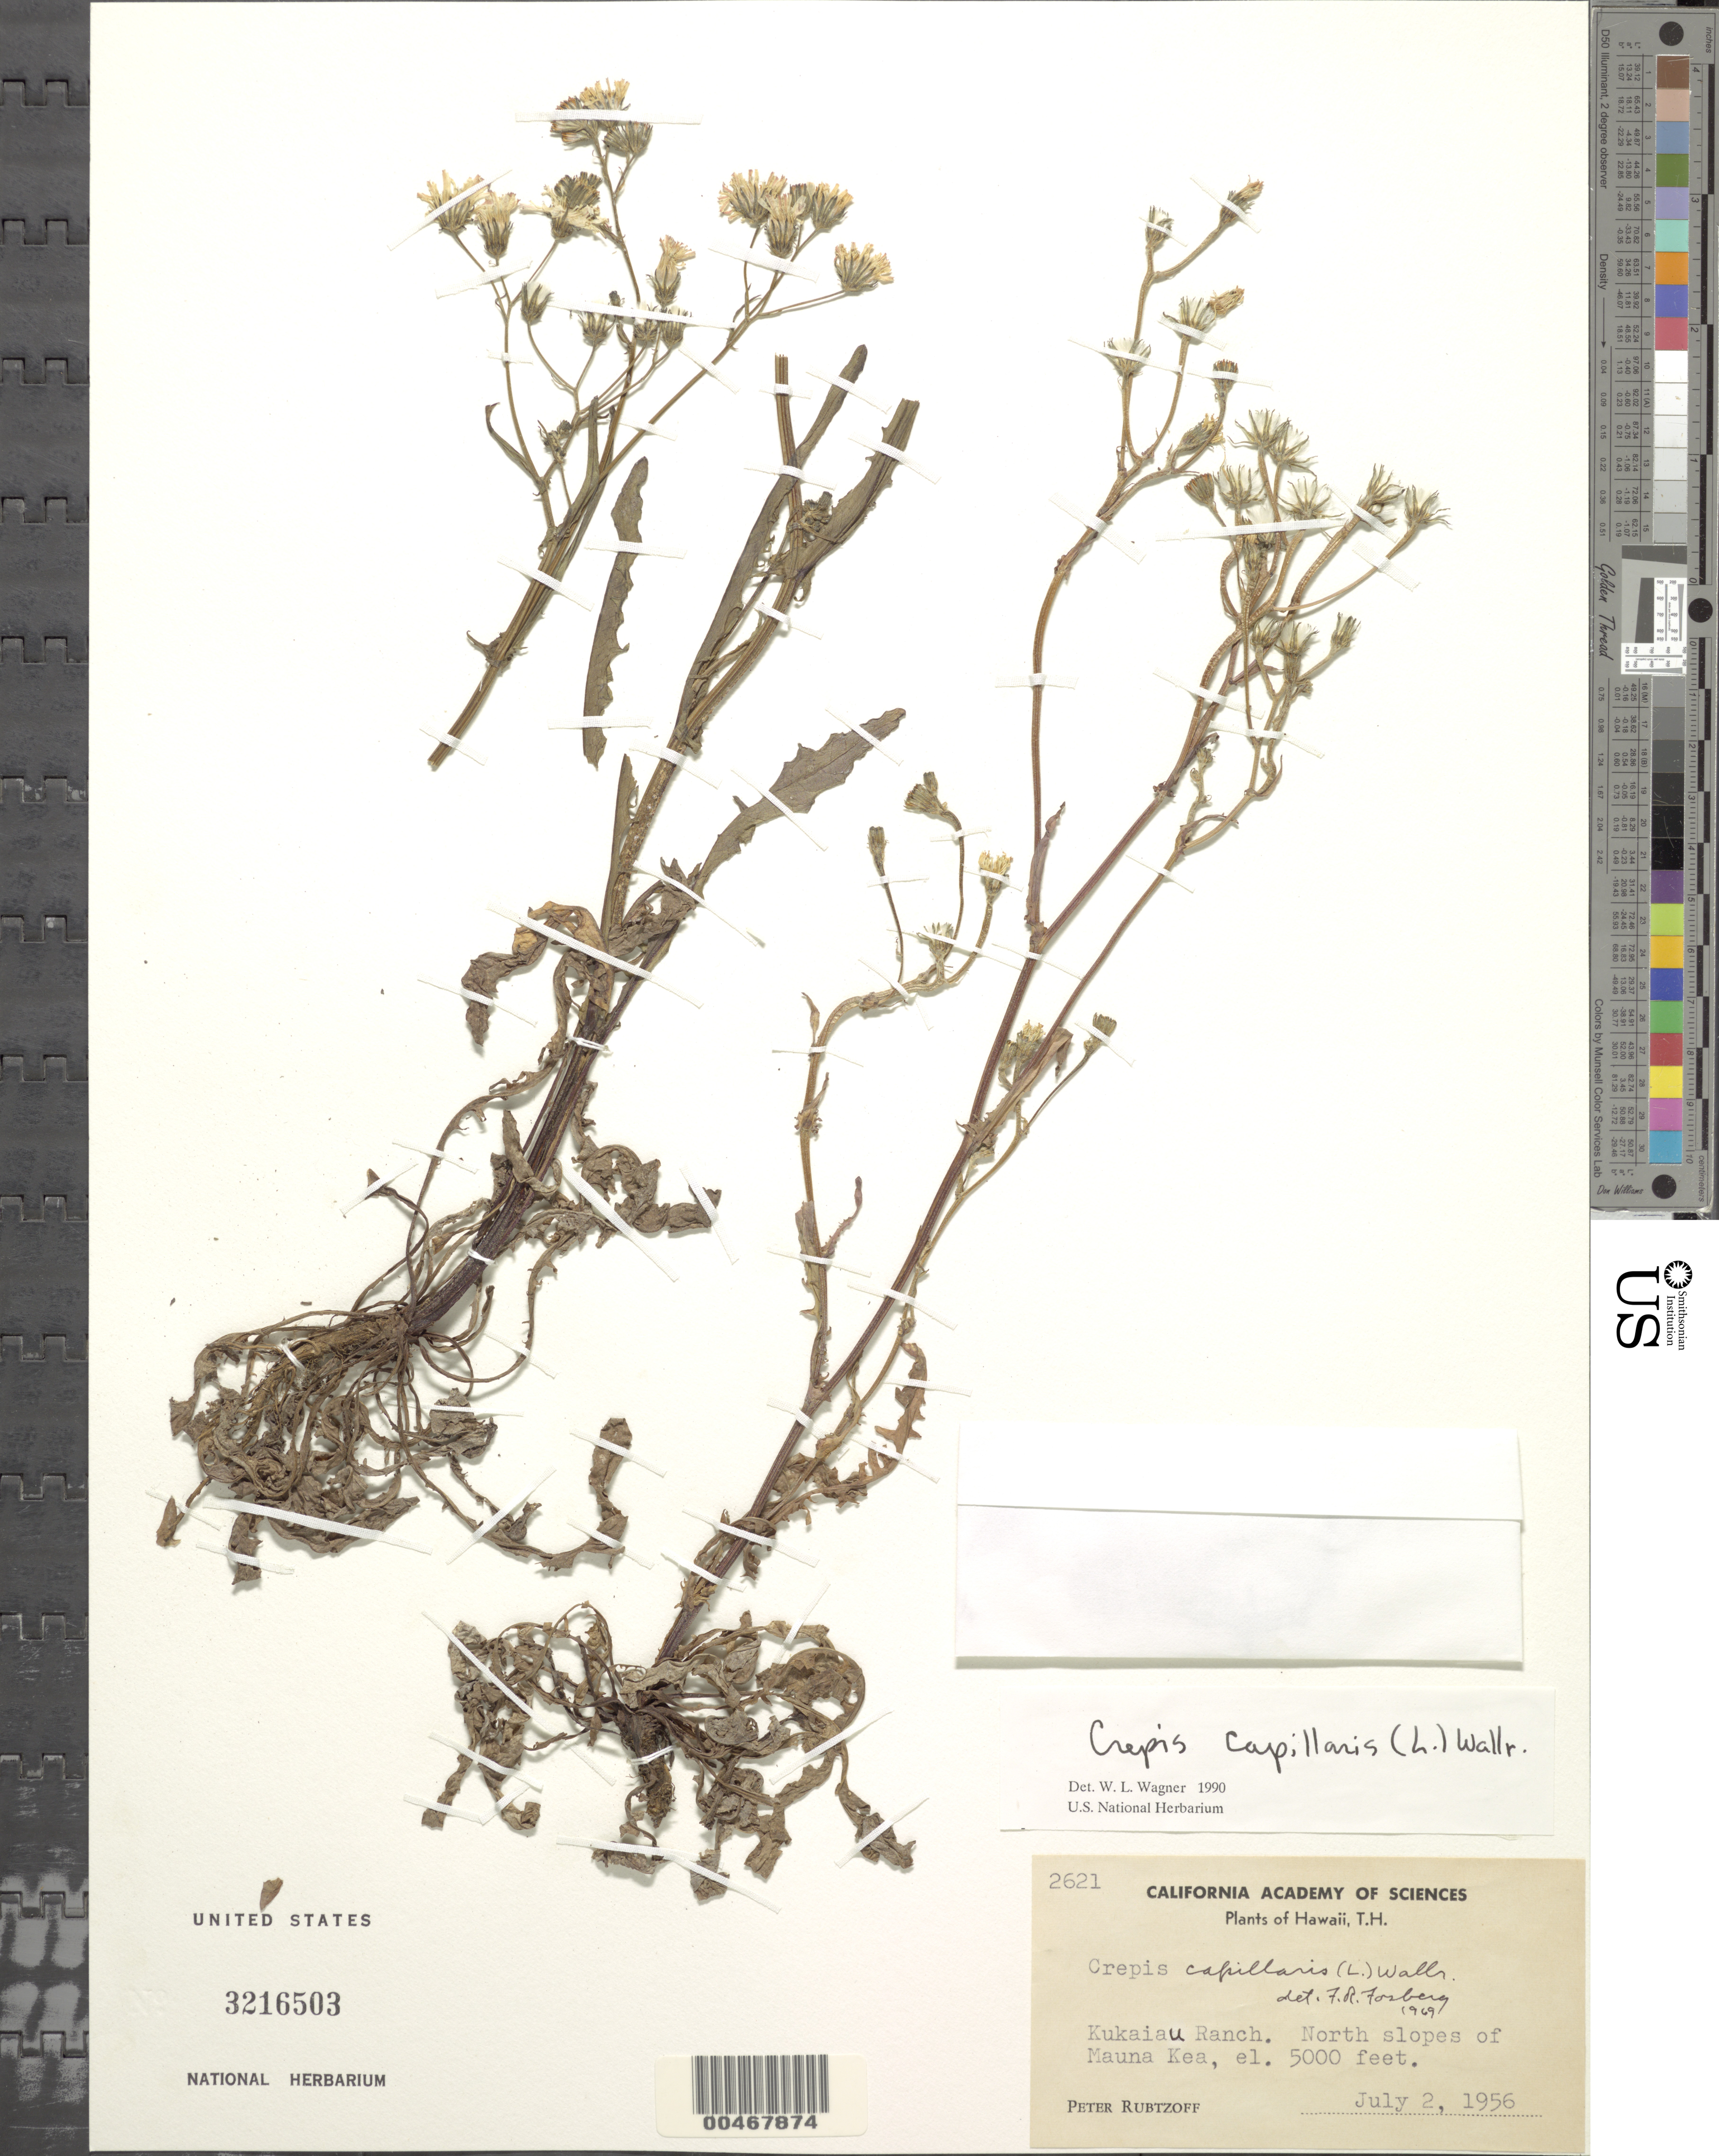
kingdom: Plantae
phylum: Tracheophyta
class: Magnoliopsida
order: Asterales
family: Asteraceae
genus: Crepis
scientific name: Crepis capillaris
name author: (L.) Wallr.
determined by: Wagner, W. L., (BOT), Smithsonian Institution - National Museum of Natural History (UNITED STATES)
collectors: P. Rubtzoff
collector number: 2621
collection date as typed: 2 Jul 1956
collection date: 1956-07-02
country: United States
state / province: Hawaii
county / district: Hawaii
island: Hawaii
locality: Kukaiau Ranch, N slopes of Mauna Kea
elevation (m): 1524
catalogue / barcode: US 3216503